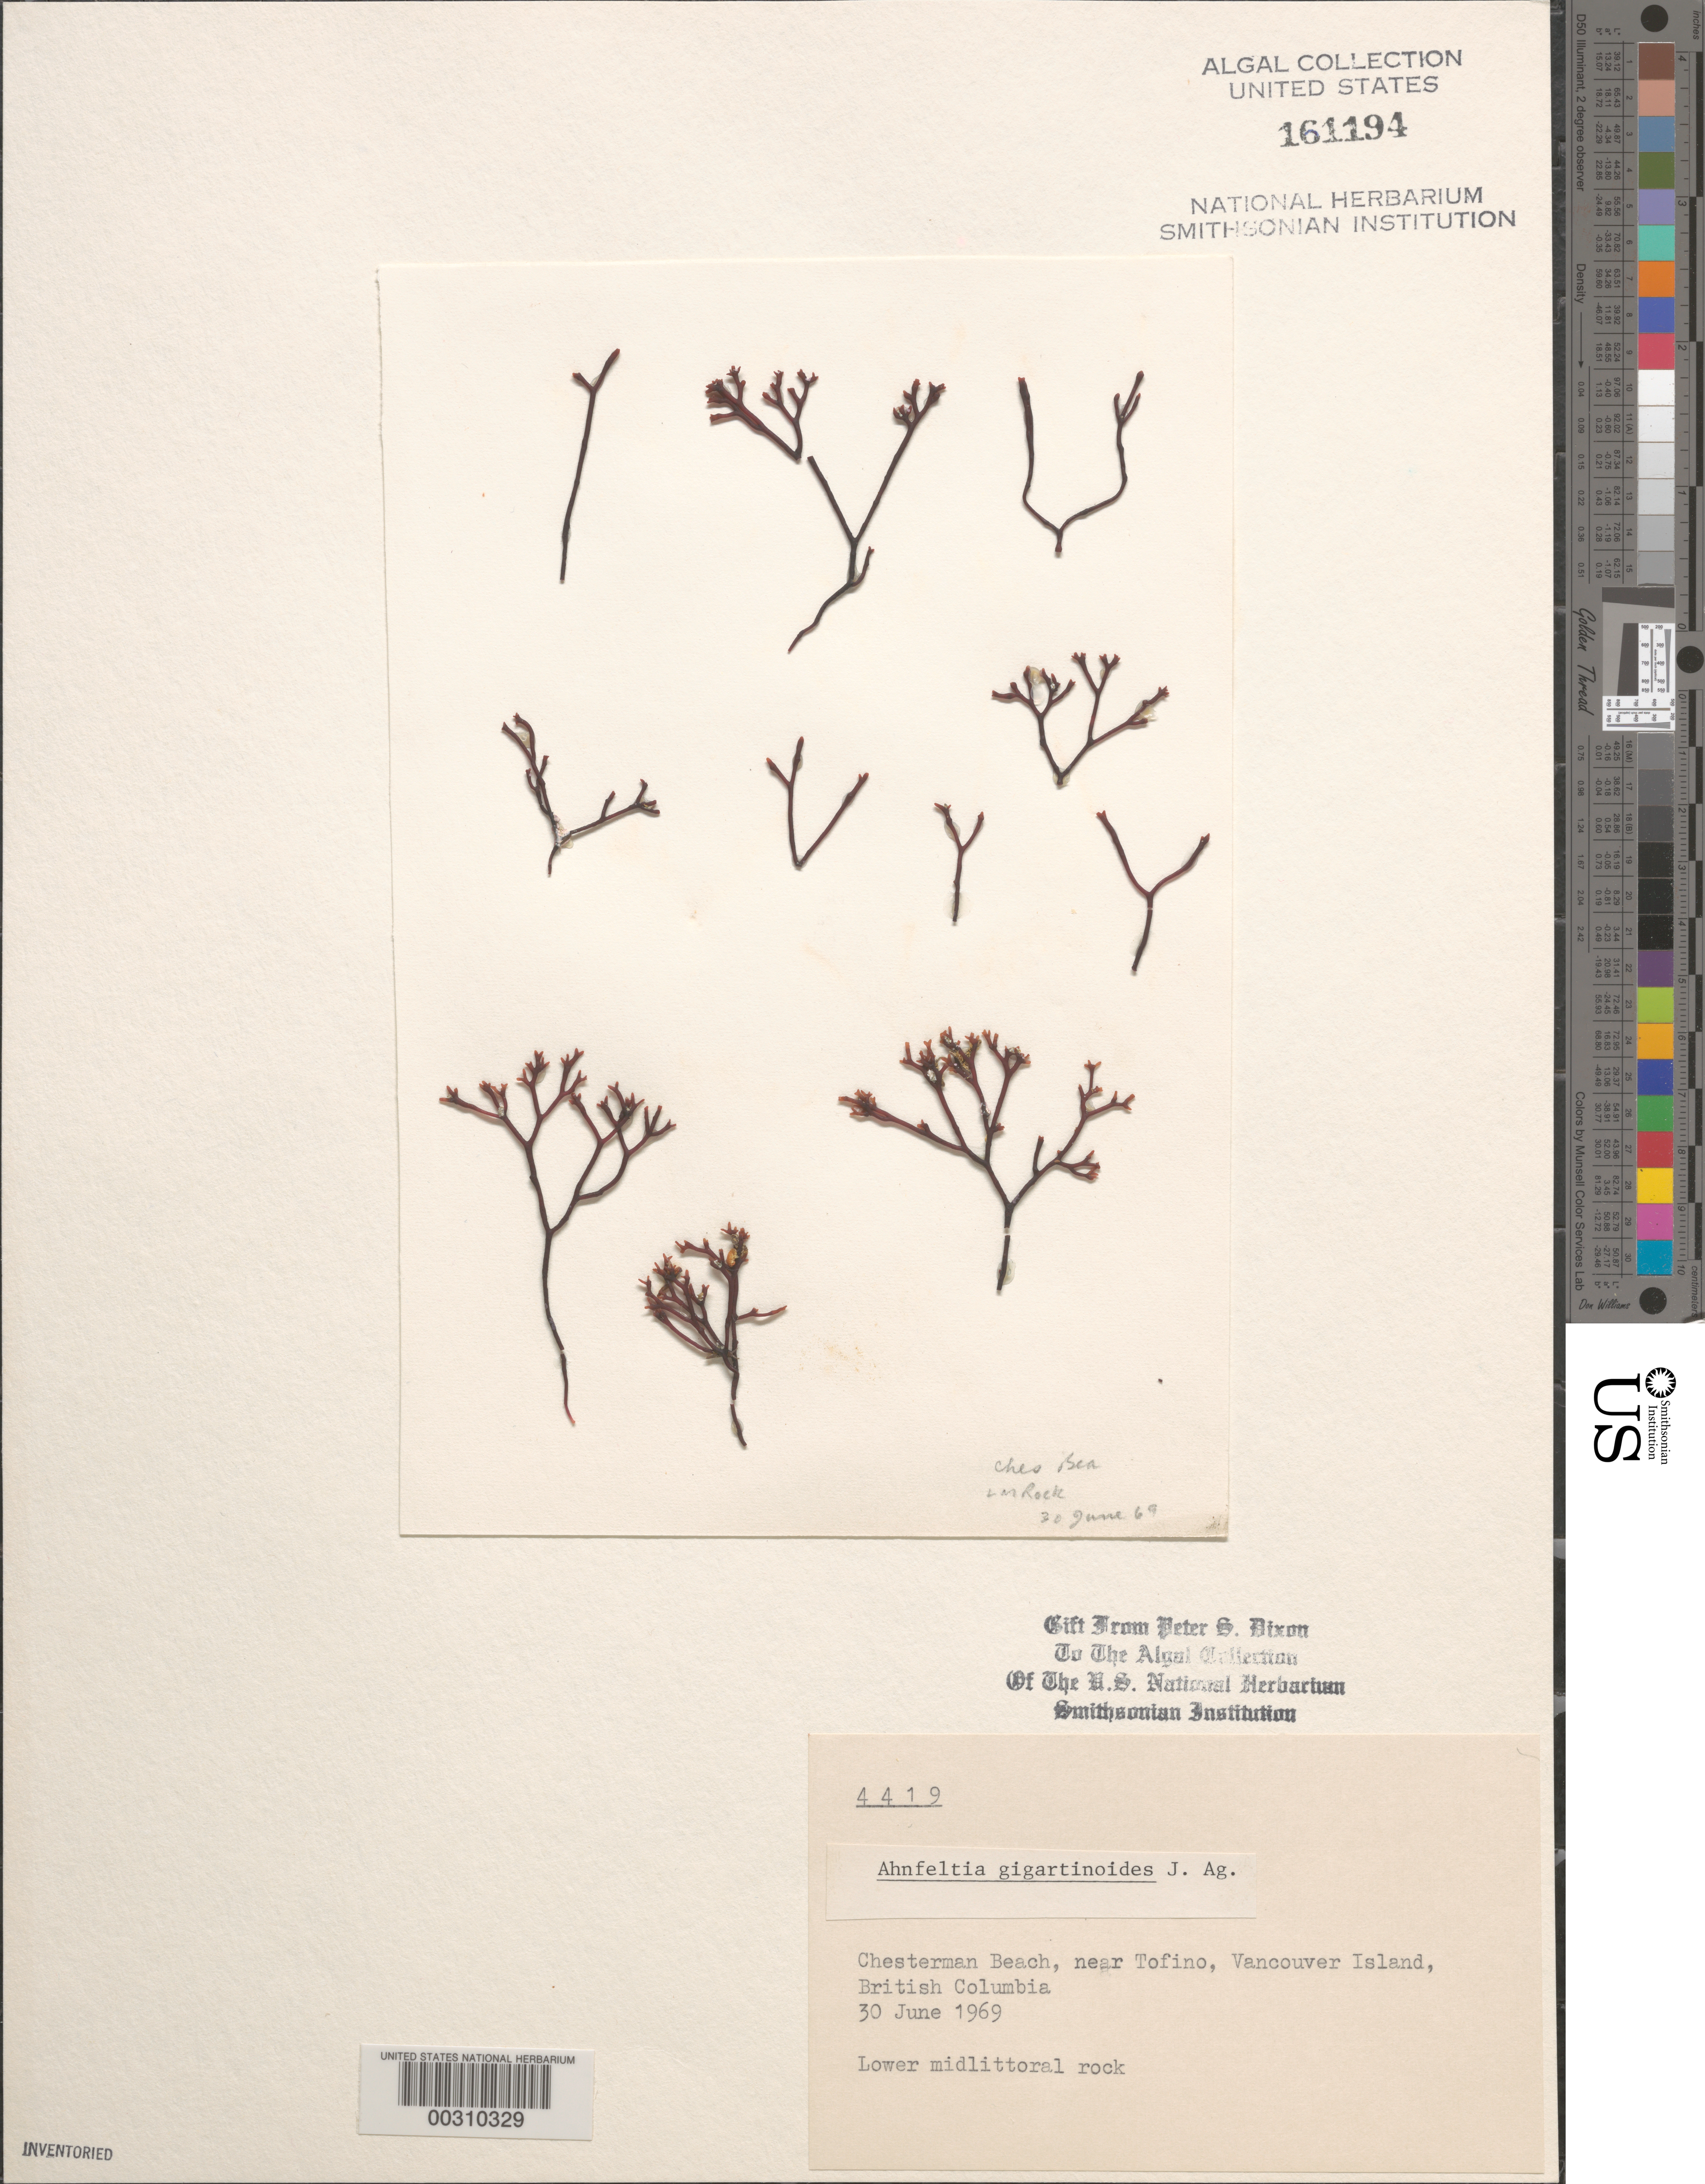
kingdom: Plantae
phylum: Rhodophyta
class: Florideophyceae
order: Ahnfeltiales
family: Ahnfeltiaceae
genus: Ahnfeltia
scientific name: Ahnfeltia gigartinoides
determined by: Dixon, P. S.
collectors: P. S. Dixon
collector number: PSD 4419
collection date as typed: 30 Jun 1969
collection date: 1969-06-30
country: Canada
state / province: British Columbia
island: Vancouver Island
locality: Chesterman Beach, near Tofino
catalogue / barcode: US 161194